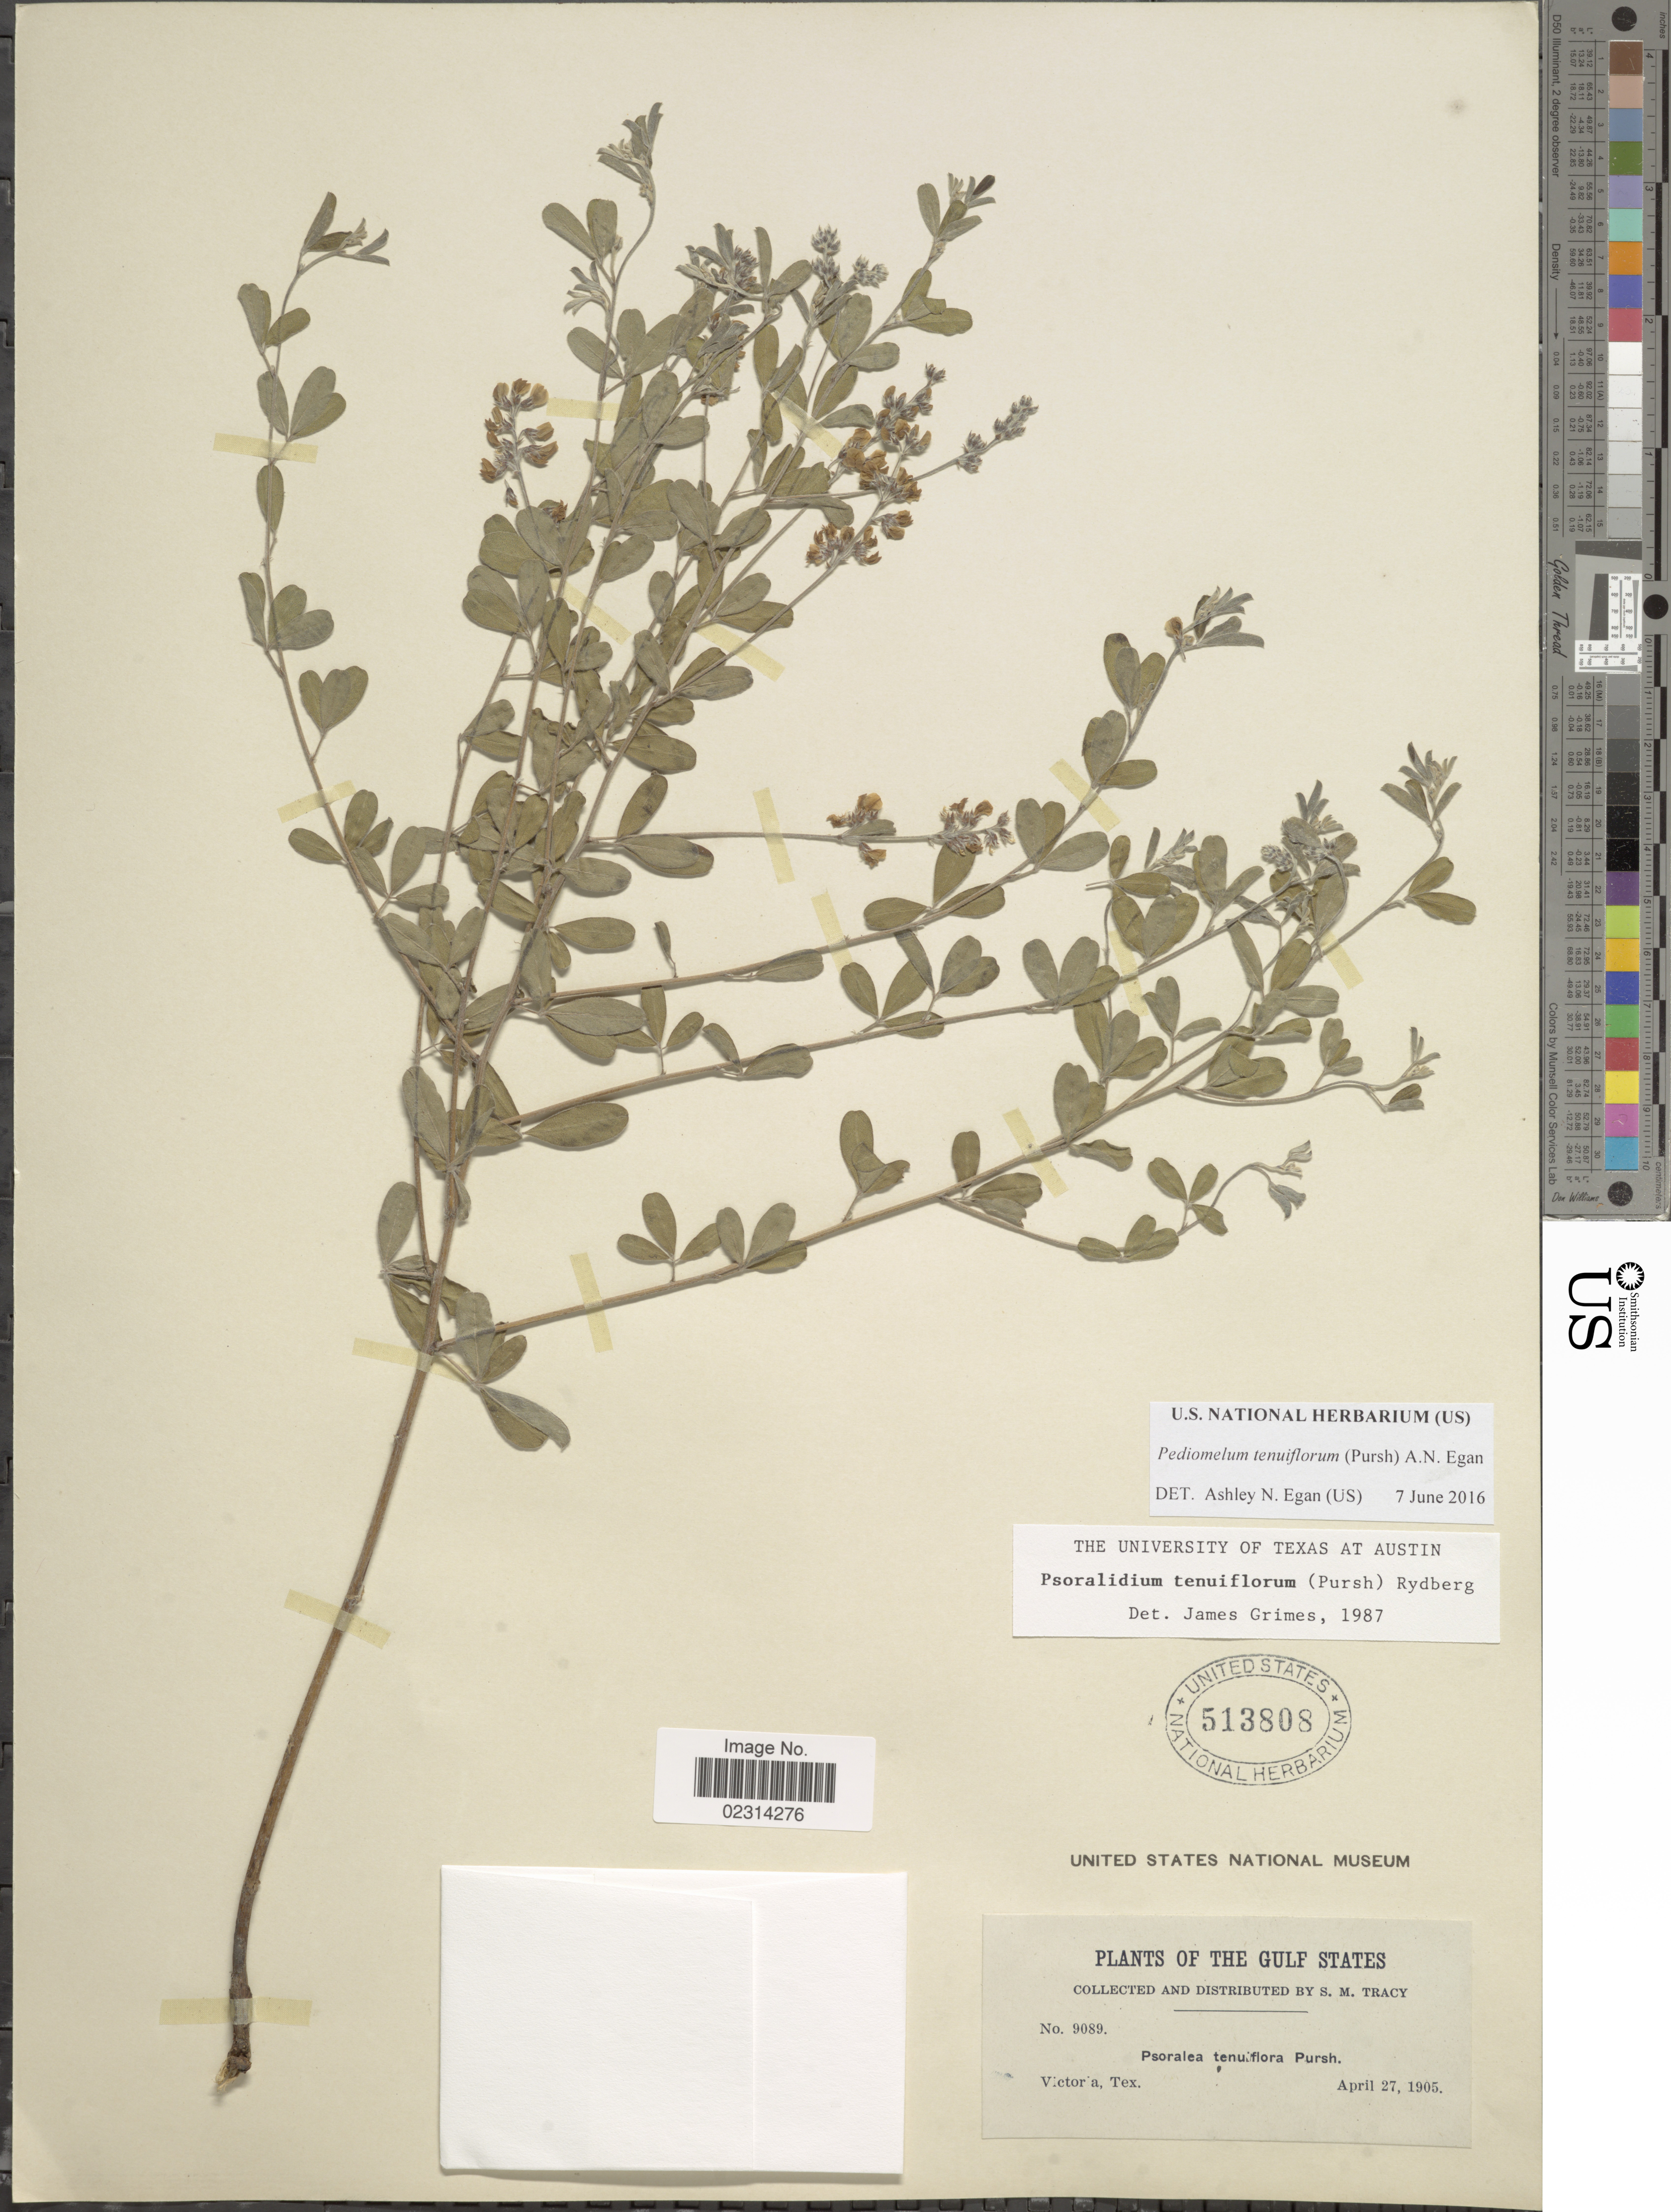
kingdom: Plantae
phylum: Tracheophyta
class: Magnoliopsida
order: Fabales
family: Fabaceae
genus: Psoralidium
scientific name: Psoralidium tenuiflorum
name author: (Pursh) Rydb.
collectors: S. M. Tracy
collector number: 9089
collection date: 1905-04-27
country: United States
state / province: Texas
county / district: Victoria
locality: Victoria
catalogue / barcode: US 513808